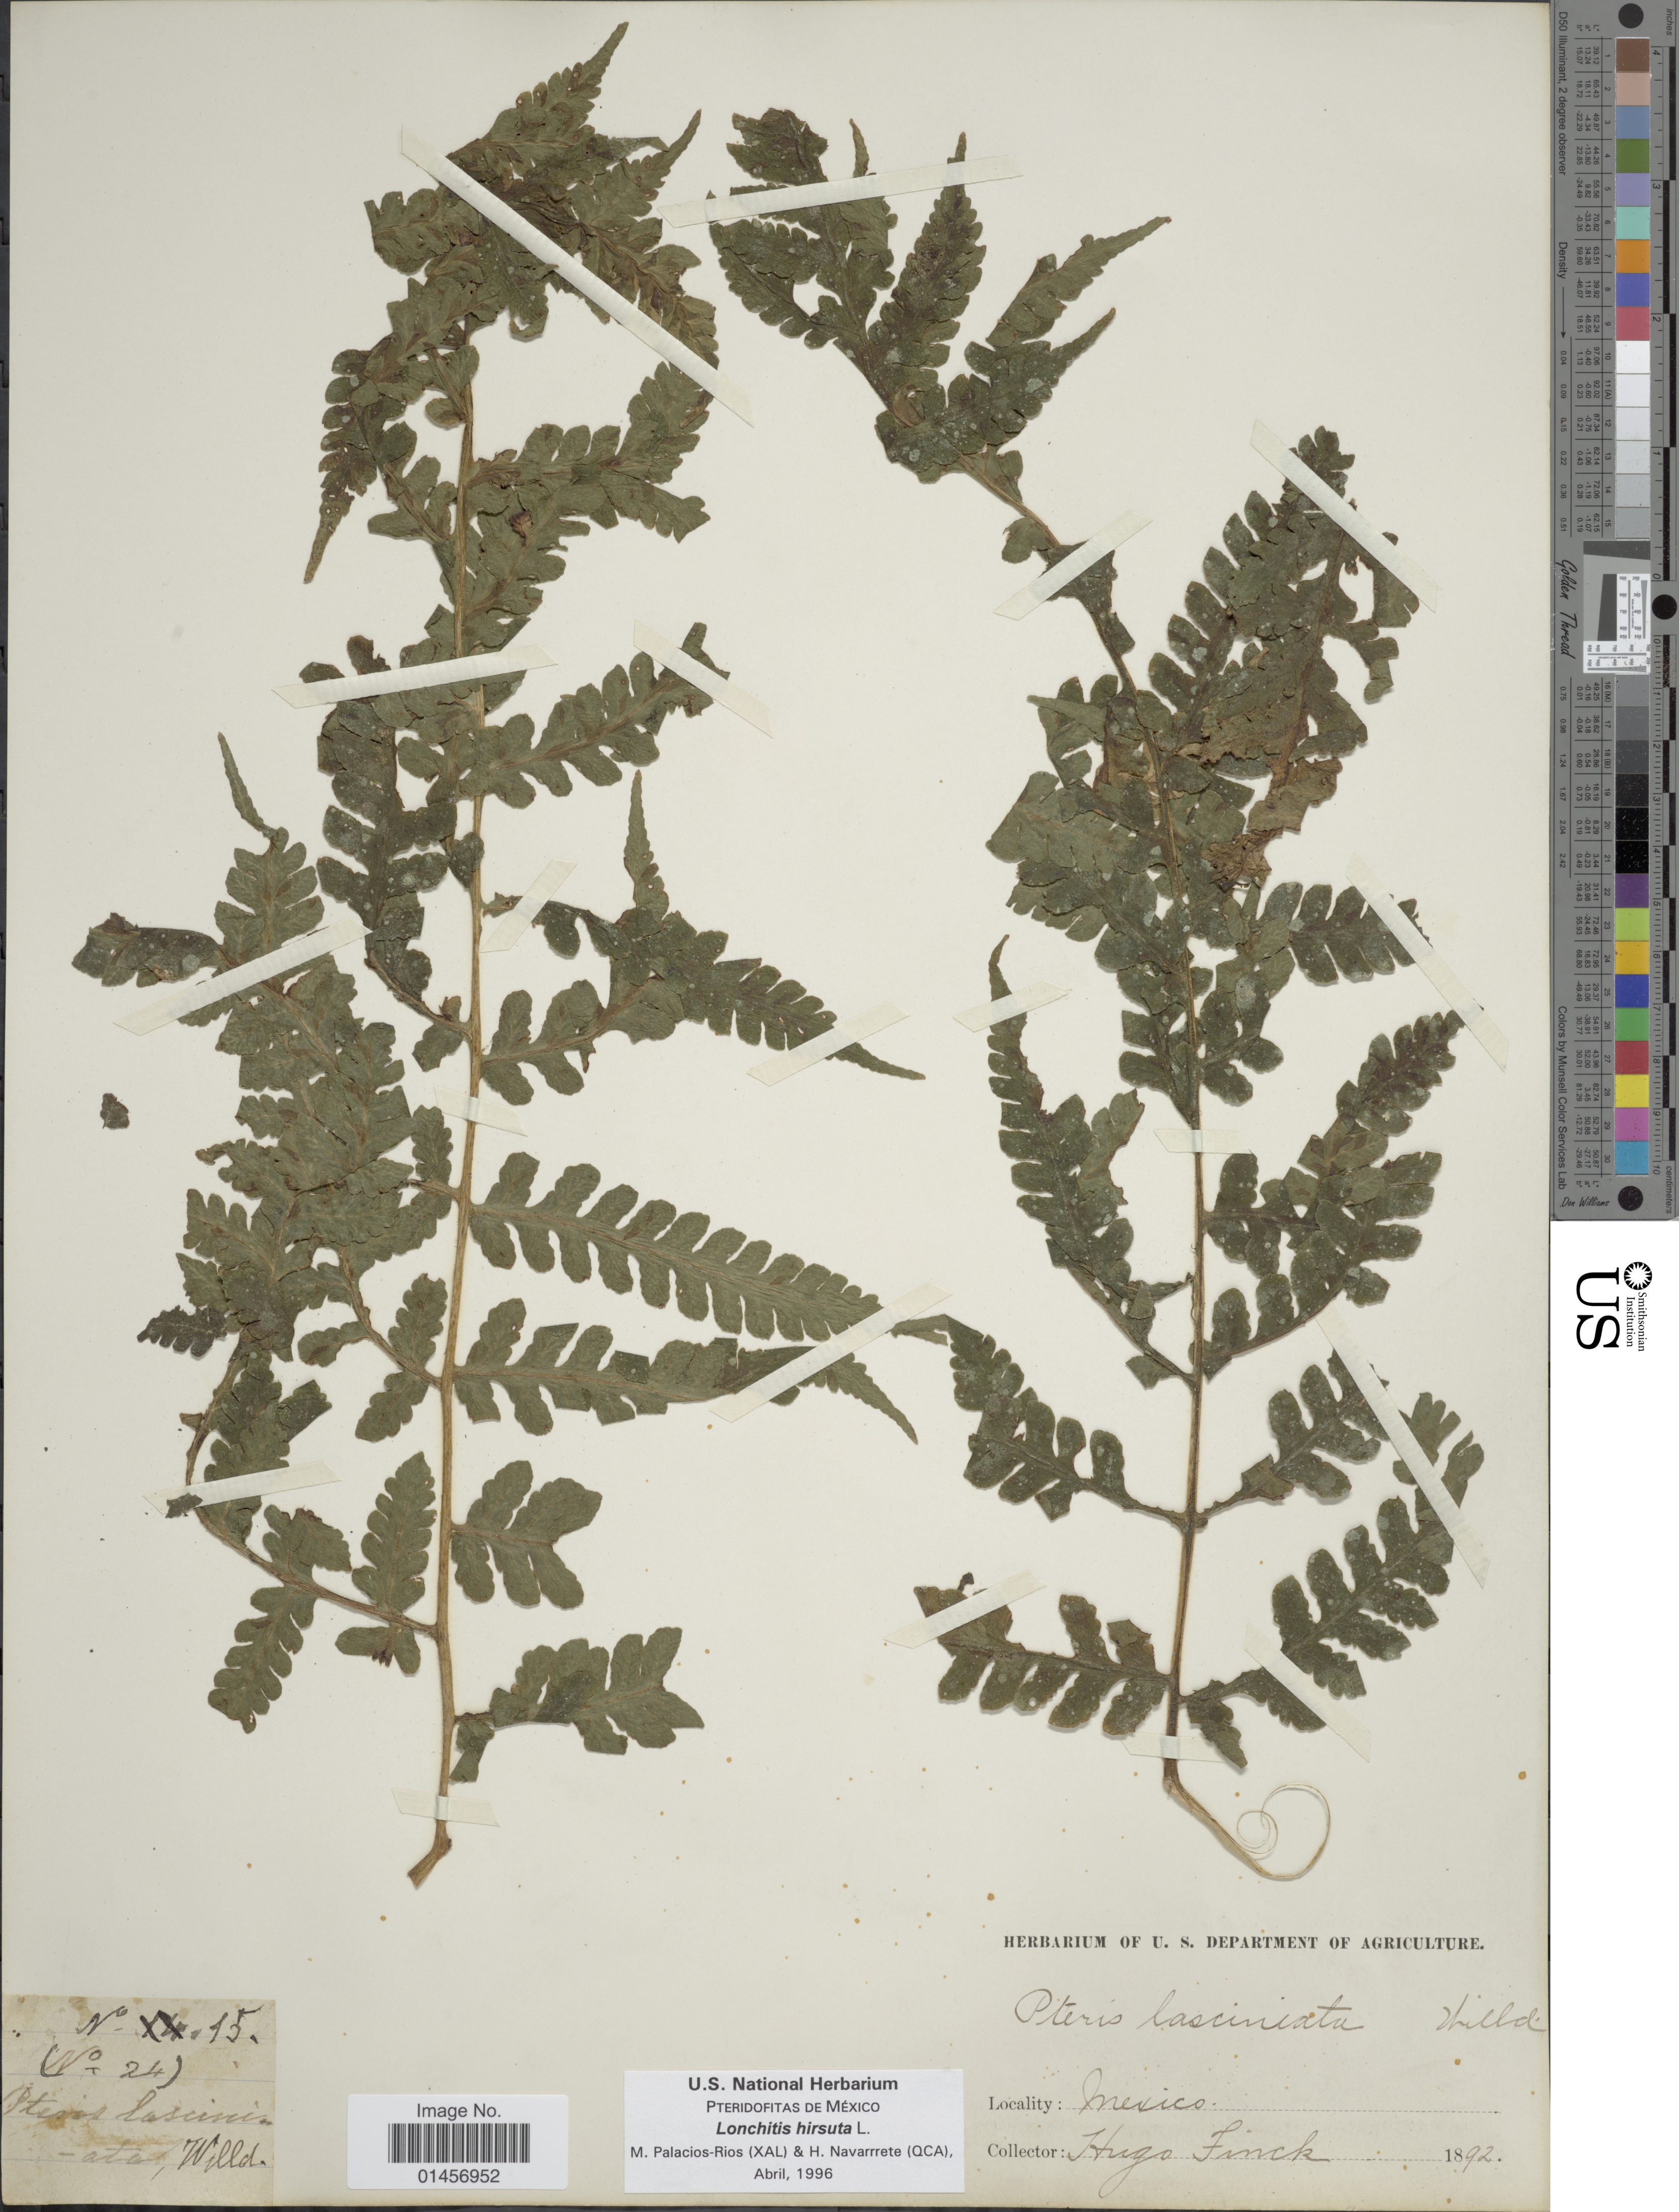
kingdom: Plantae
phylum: Tracheophyta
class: Polypodiopsida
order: Polypodiales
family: Lonchitidaceae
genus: Lonchitis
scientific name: Lonchitis hirsuta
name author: L.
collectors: H. Finck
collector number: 15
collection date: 1892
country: Mexico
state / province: México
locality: Mexico.